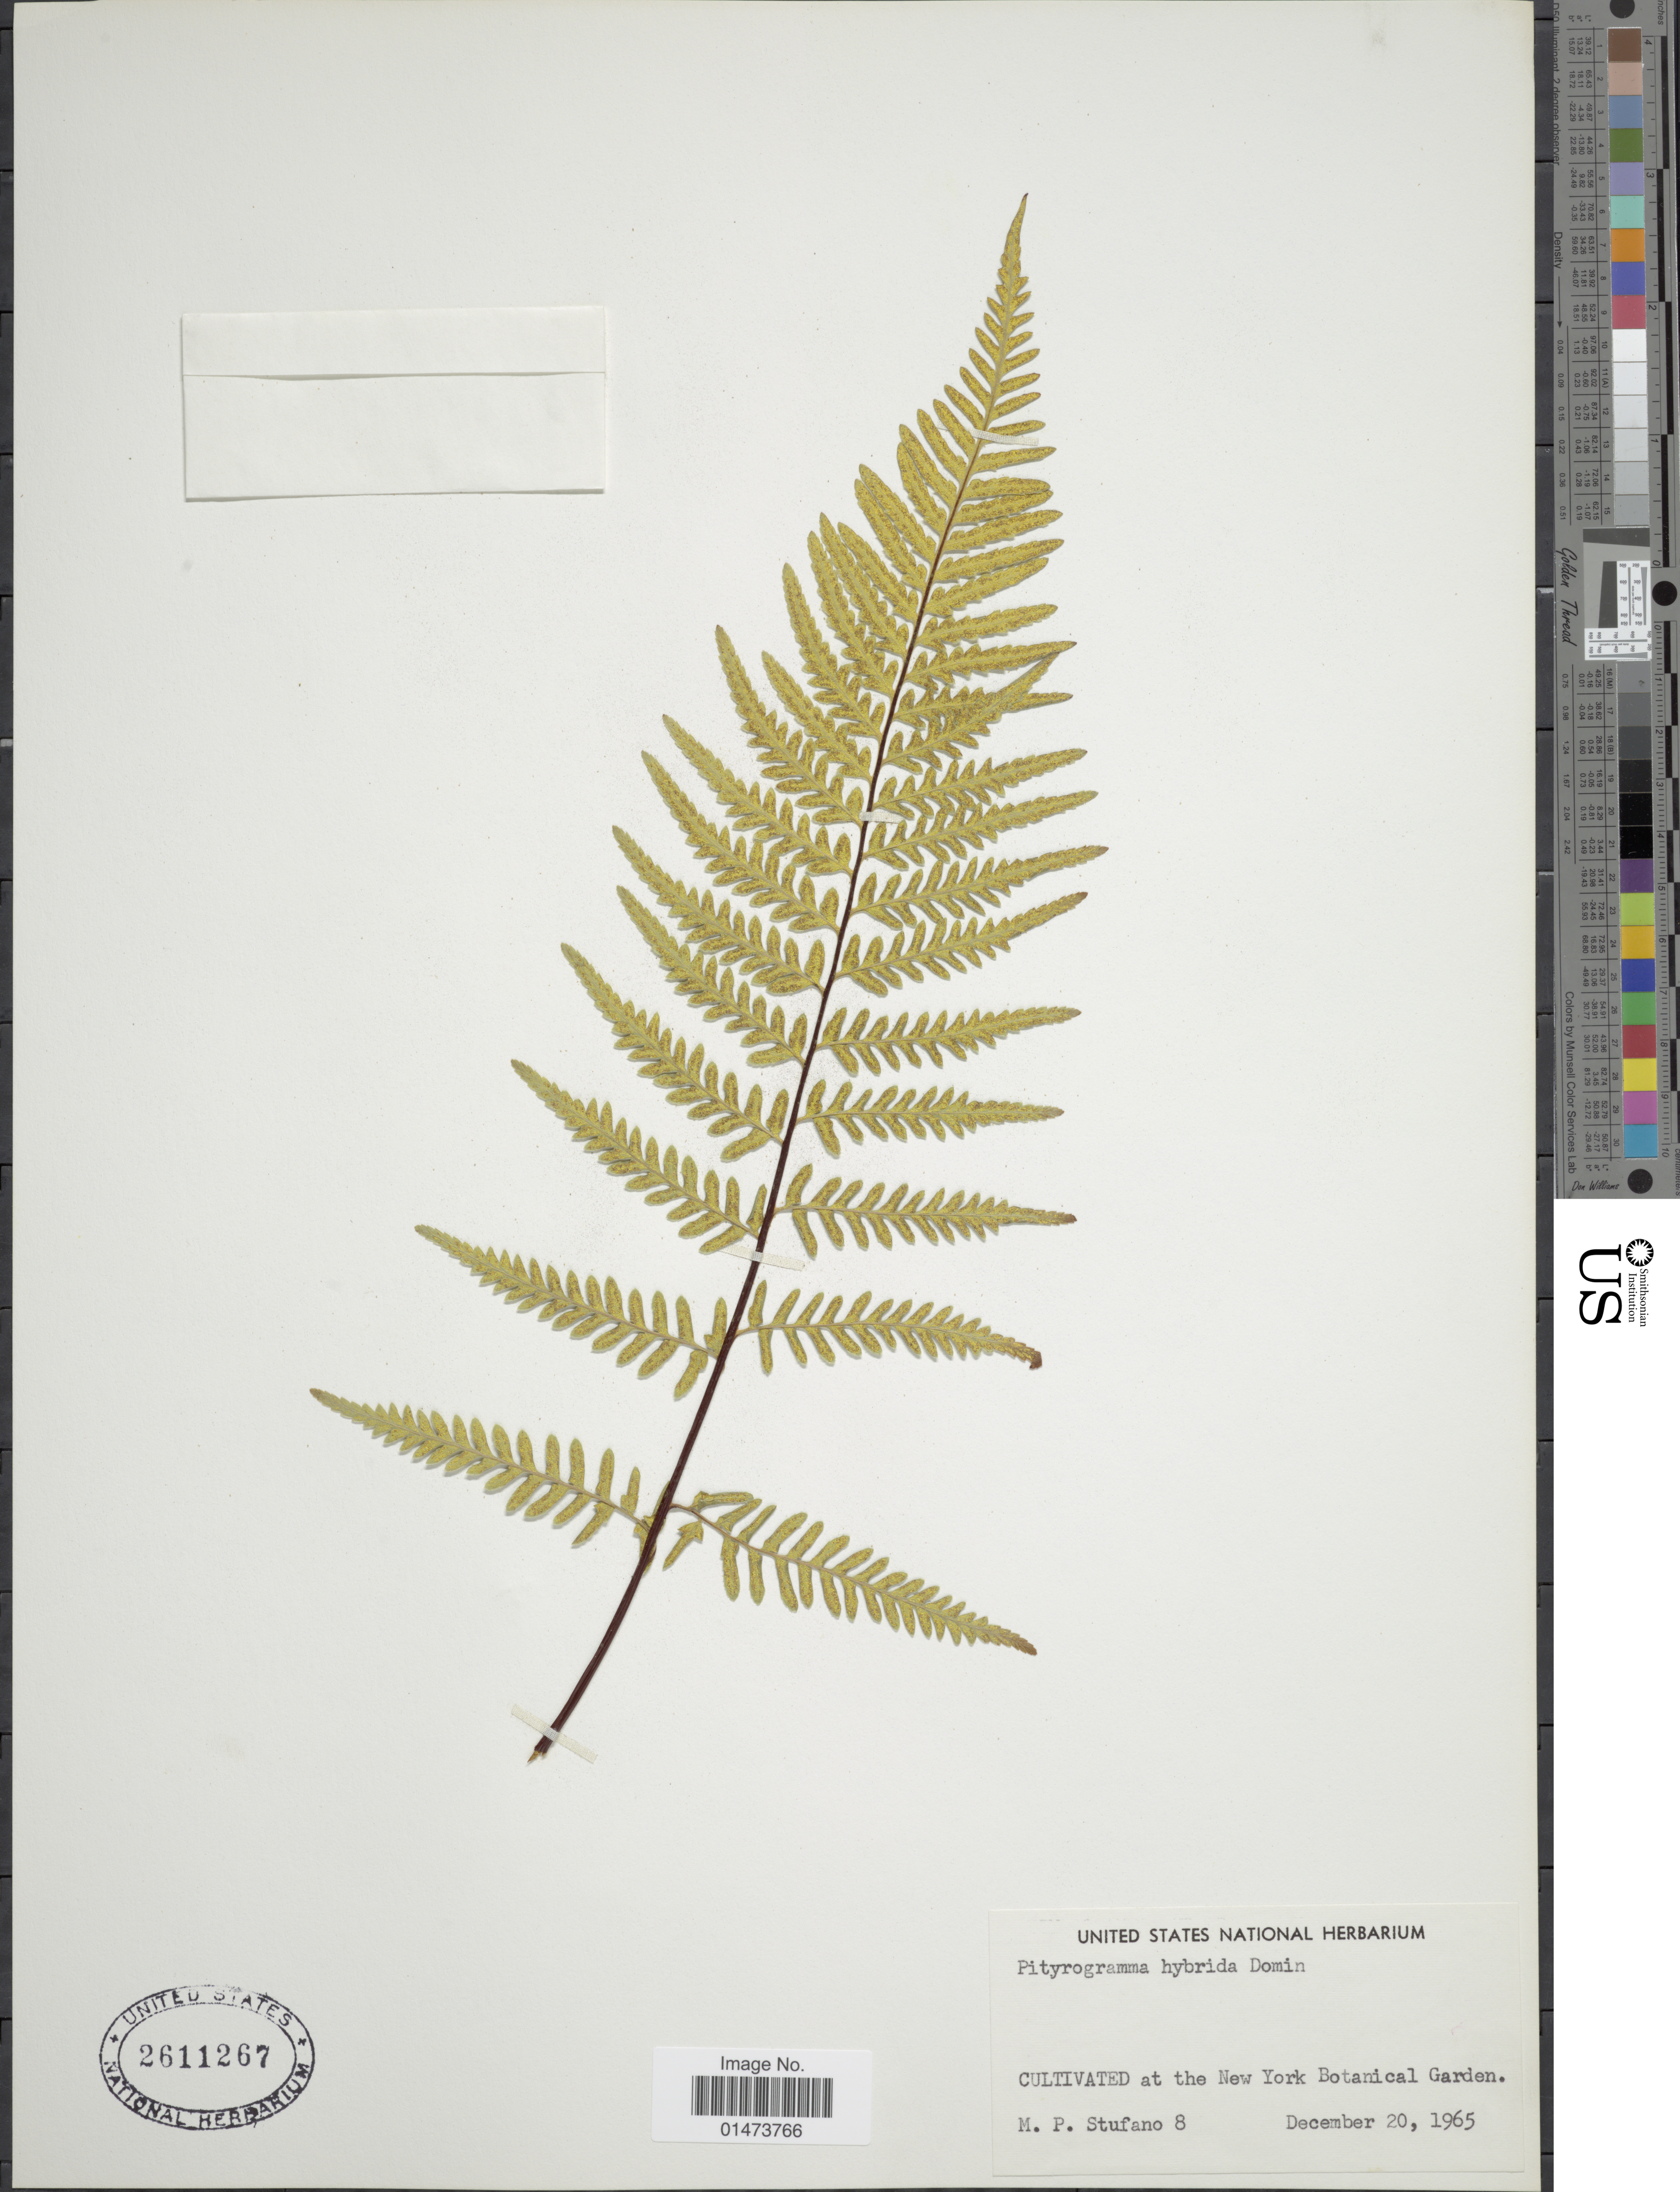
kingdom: Plantae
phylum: Tracheophyta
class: Polypodiopsida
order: Polypodiales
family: Pteridaceae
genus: Pityrogramma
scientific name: Pityrogramma hybrida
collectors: M. Stufano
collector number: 8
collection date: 1965-12-20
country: United States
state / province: New York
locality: New York Botanical Garden.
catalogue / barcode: US 2611267